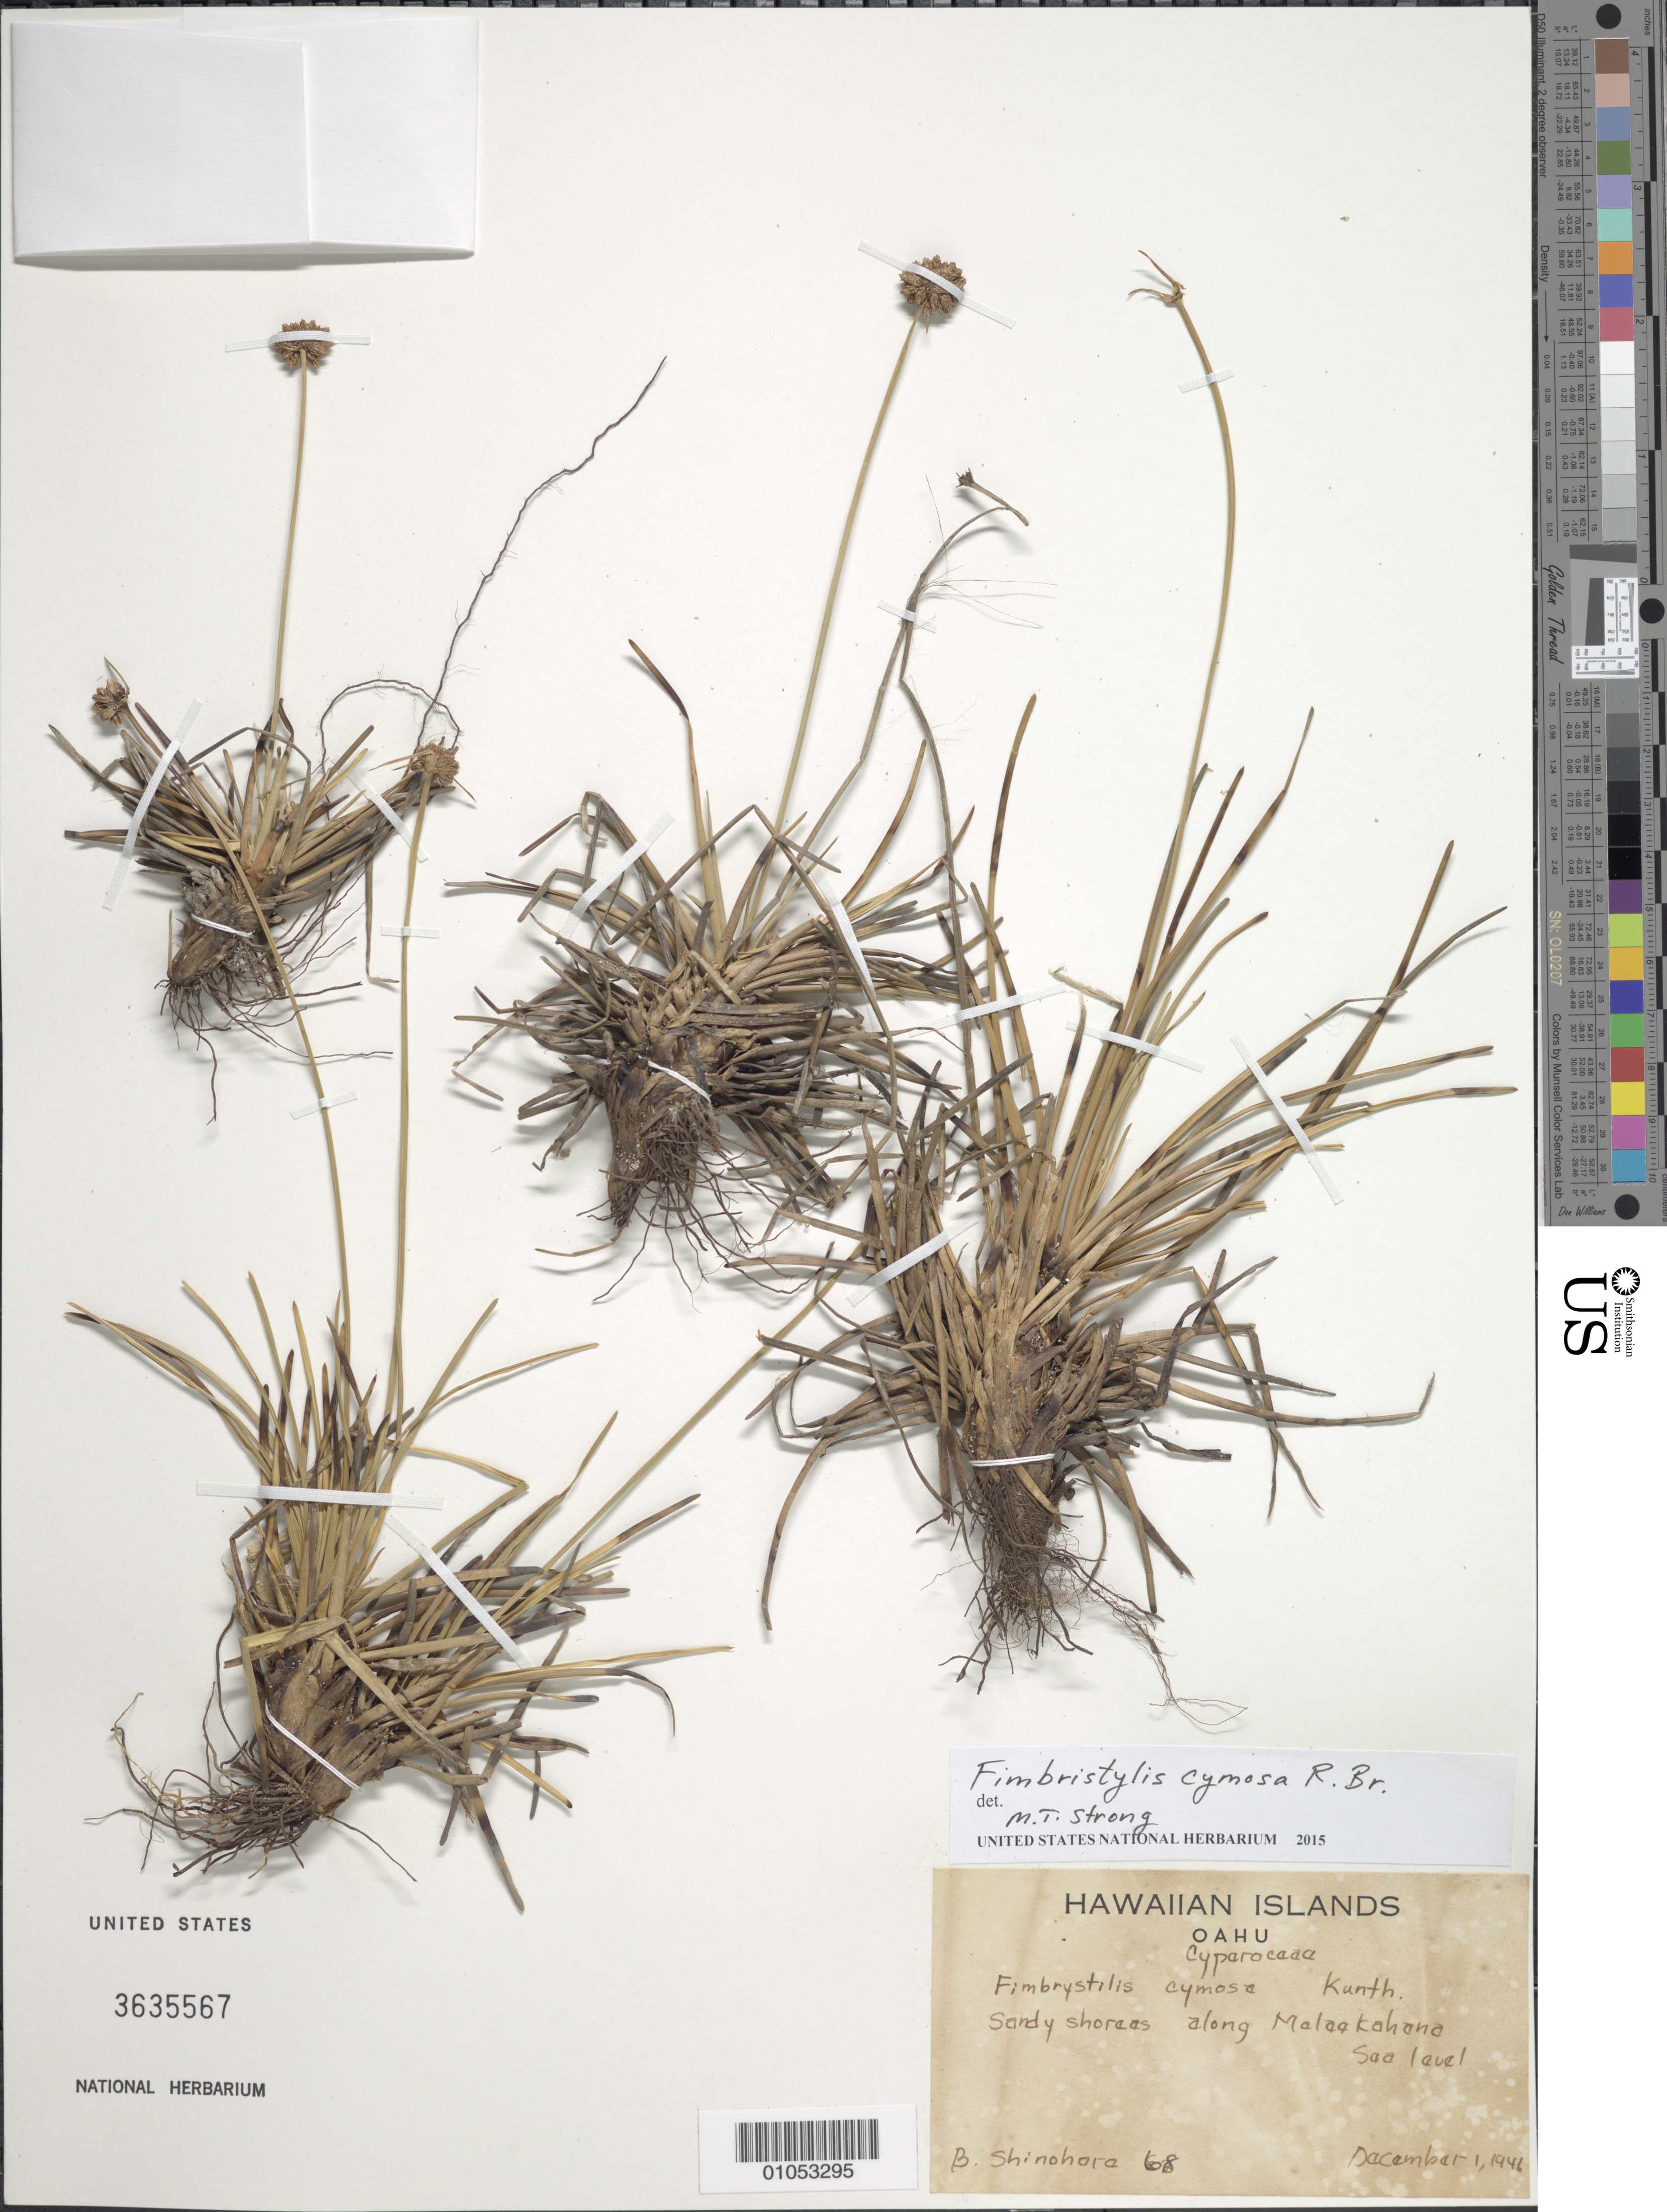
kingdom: Plantae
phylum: Tracheophyta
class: Liliopsida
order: Poales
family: Cyperaceae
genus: Fimbristylis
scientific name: Fimbristylis cymosa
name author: R. Br.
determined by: Strong, M. T., (US), Smithsonian Institution - National Museum of Natural History (UNITED STATES)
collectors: B. Shinohara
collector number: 68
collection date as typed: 1 Dec 1946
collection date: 1946-12-01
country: United States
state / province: Hawaii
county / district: Honolulu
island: Oahu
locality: along Malaekahana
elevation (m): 0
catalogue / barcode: US 3635567